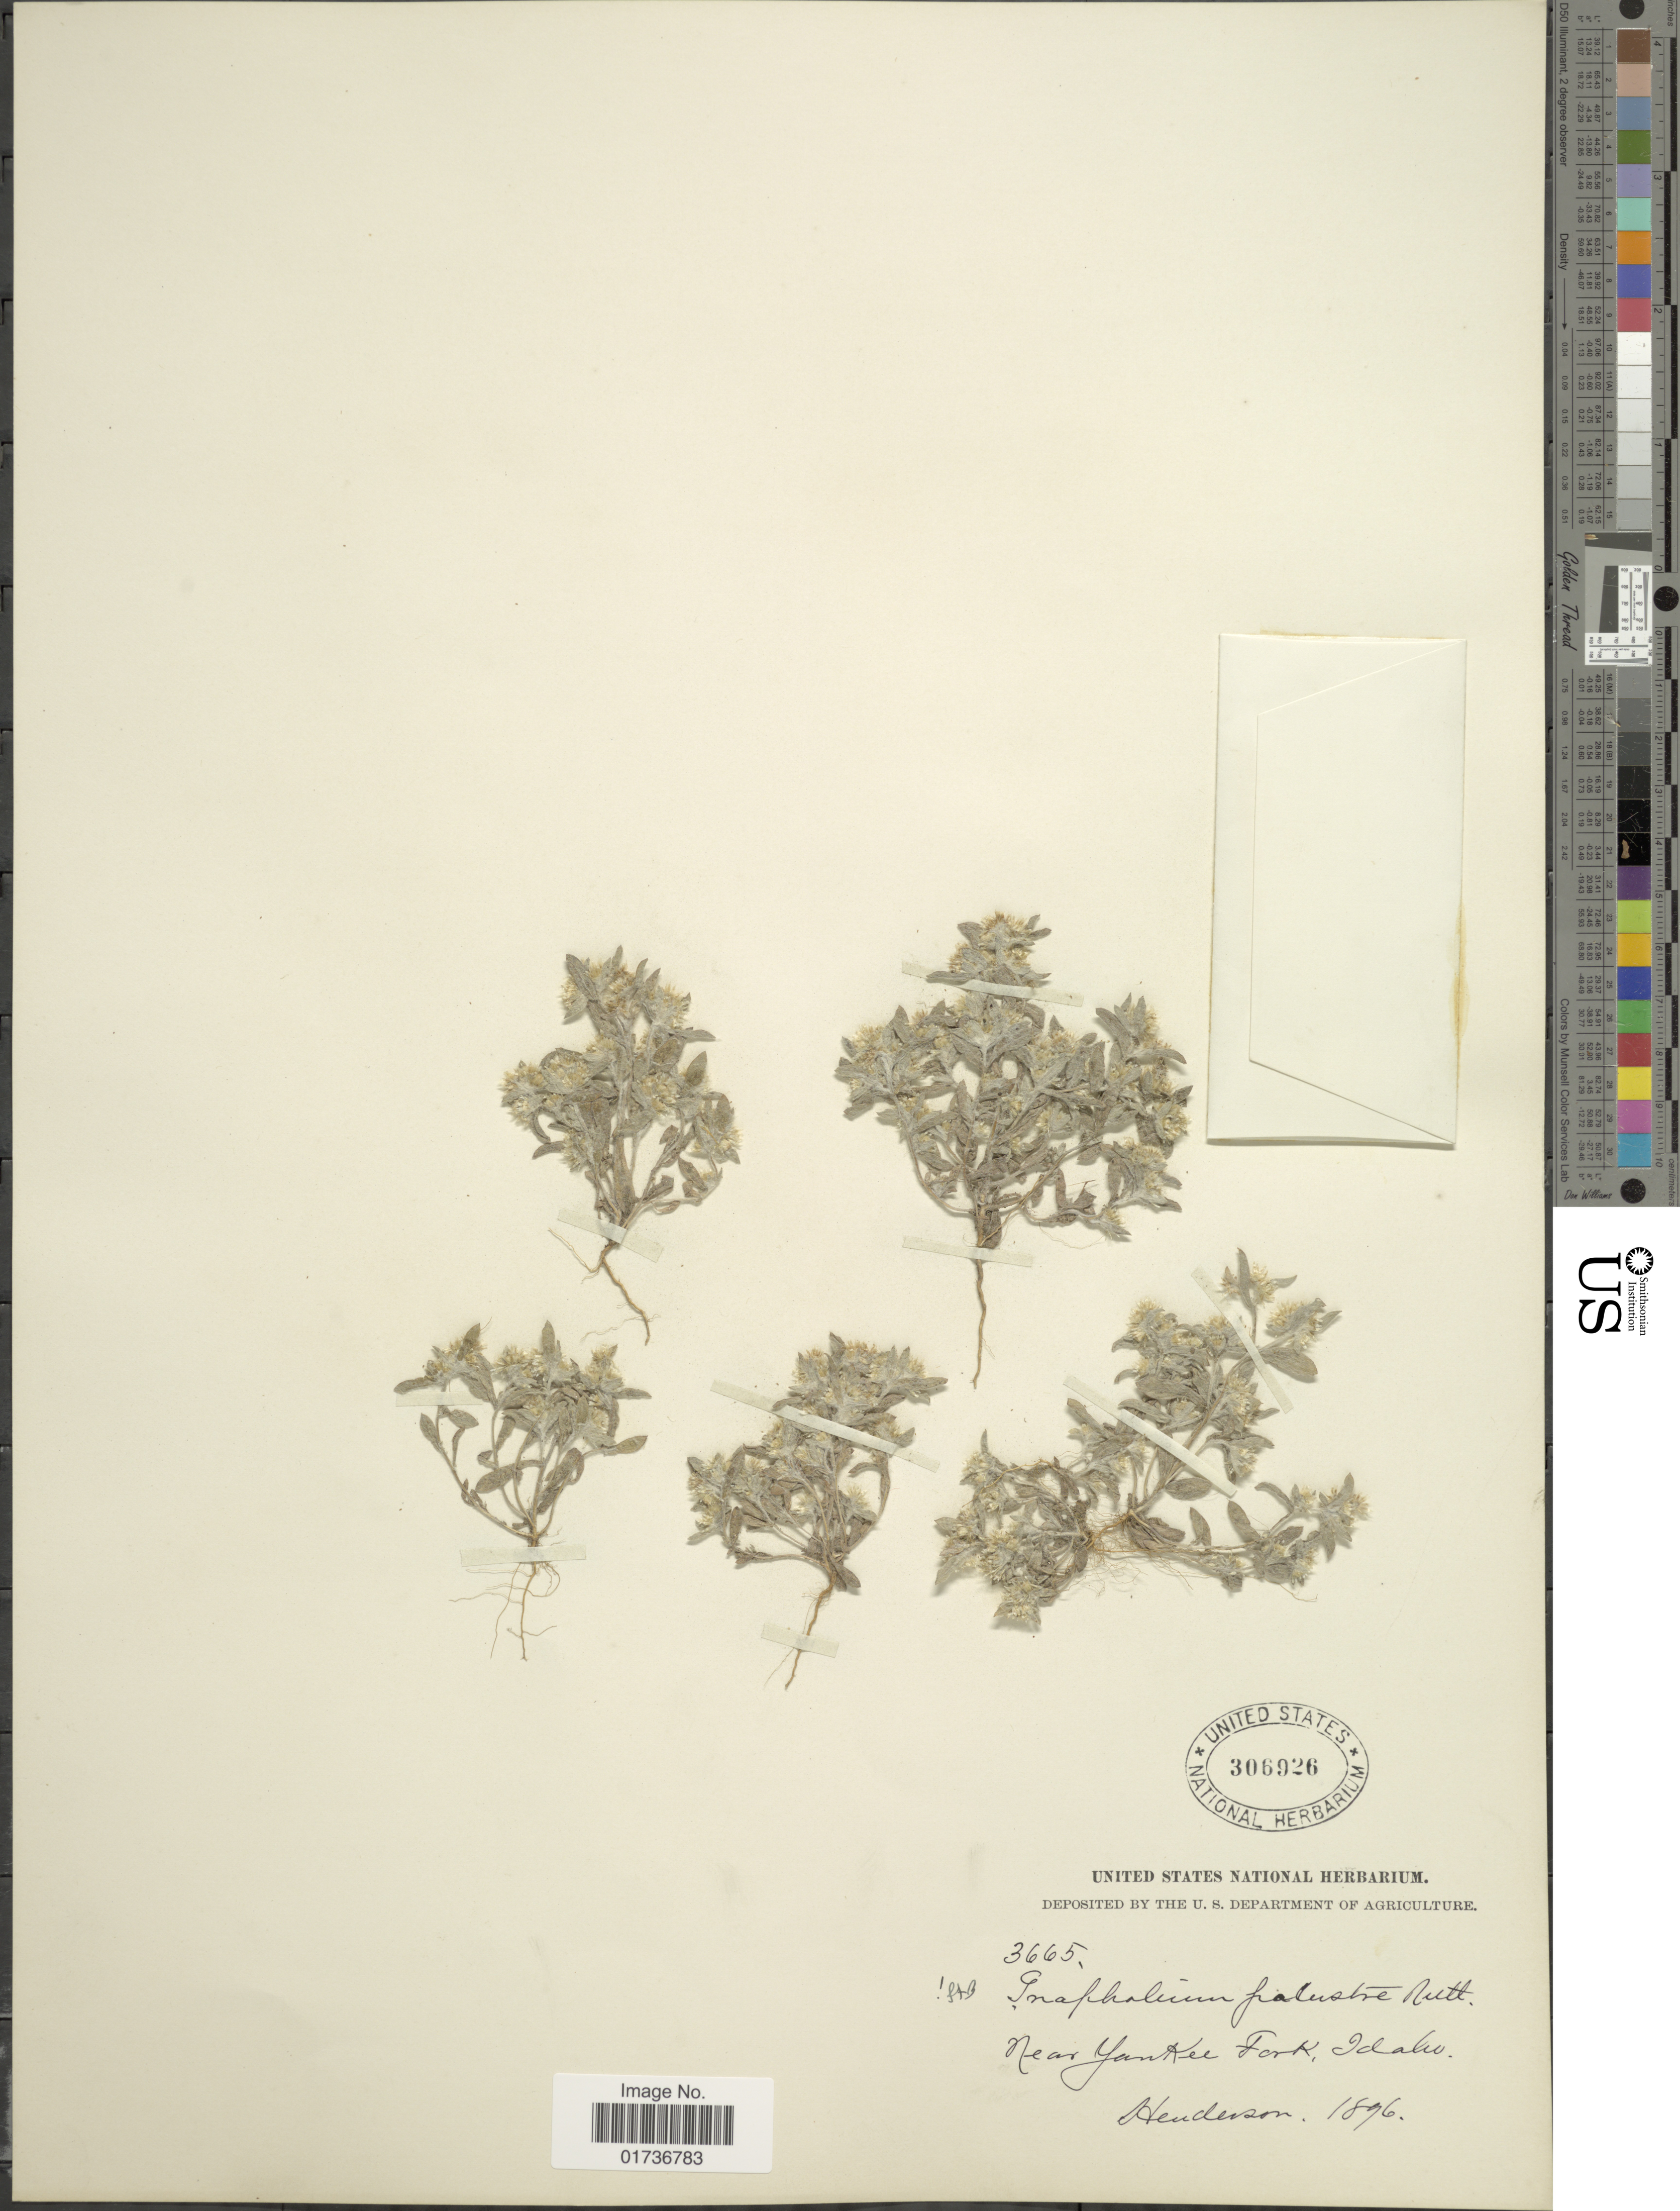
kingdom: Plantae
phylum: Tracheophyta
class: Magnoliopsida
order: Asterales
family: Asteraceae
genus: Gnaphalium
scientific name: Gnaphalium palustre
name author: Nutt.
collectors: -. Henderson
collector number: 3665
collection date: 1896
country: United States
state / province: Idaho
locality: Near Yankee Fork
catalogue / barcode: US 306926